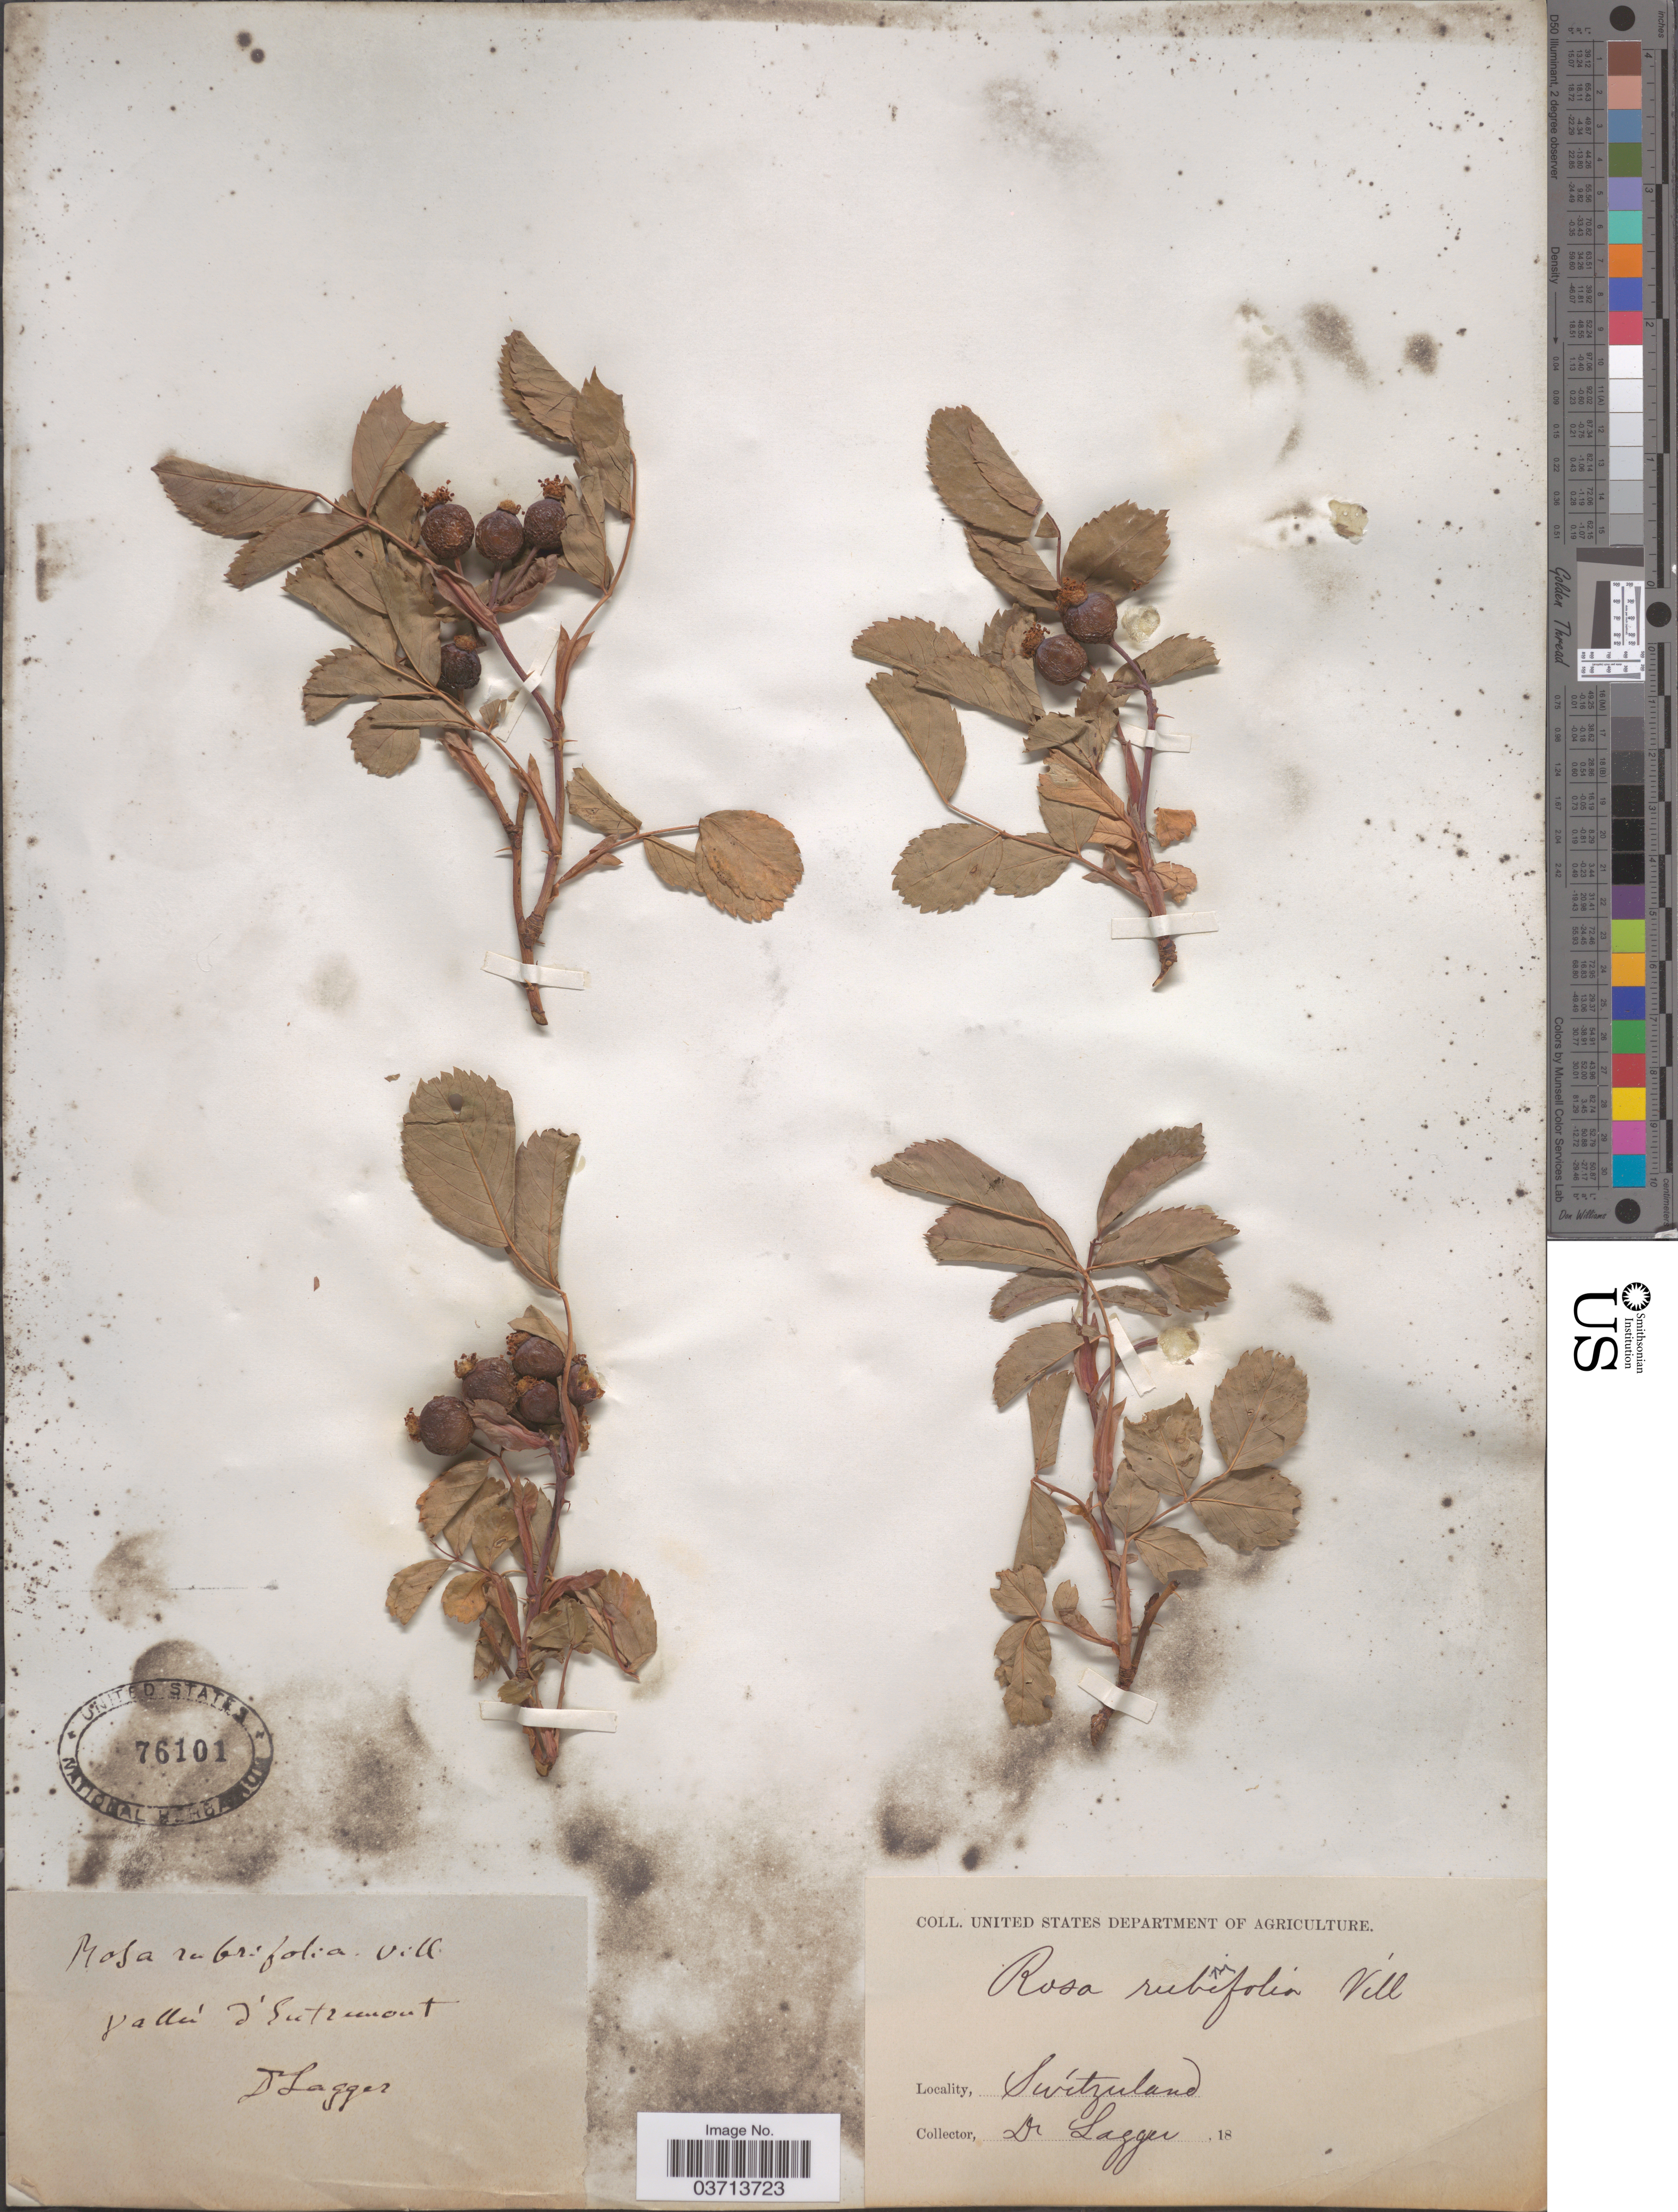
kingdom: Plantae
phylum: Tracheophyta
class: Magnoliopsida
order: Rosales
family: Rosaceae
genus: Rosa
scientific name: Rosa rubrifolia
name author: Vill.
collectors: F. J. Lagger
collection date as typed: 18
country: Switzerland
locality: Vallée d'Entremont.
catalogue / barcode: US 76101